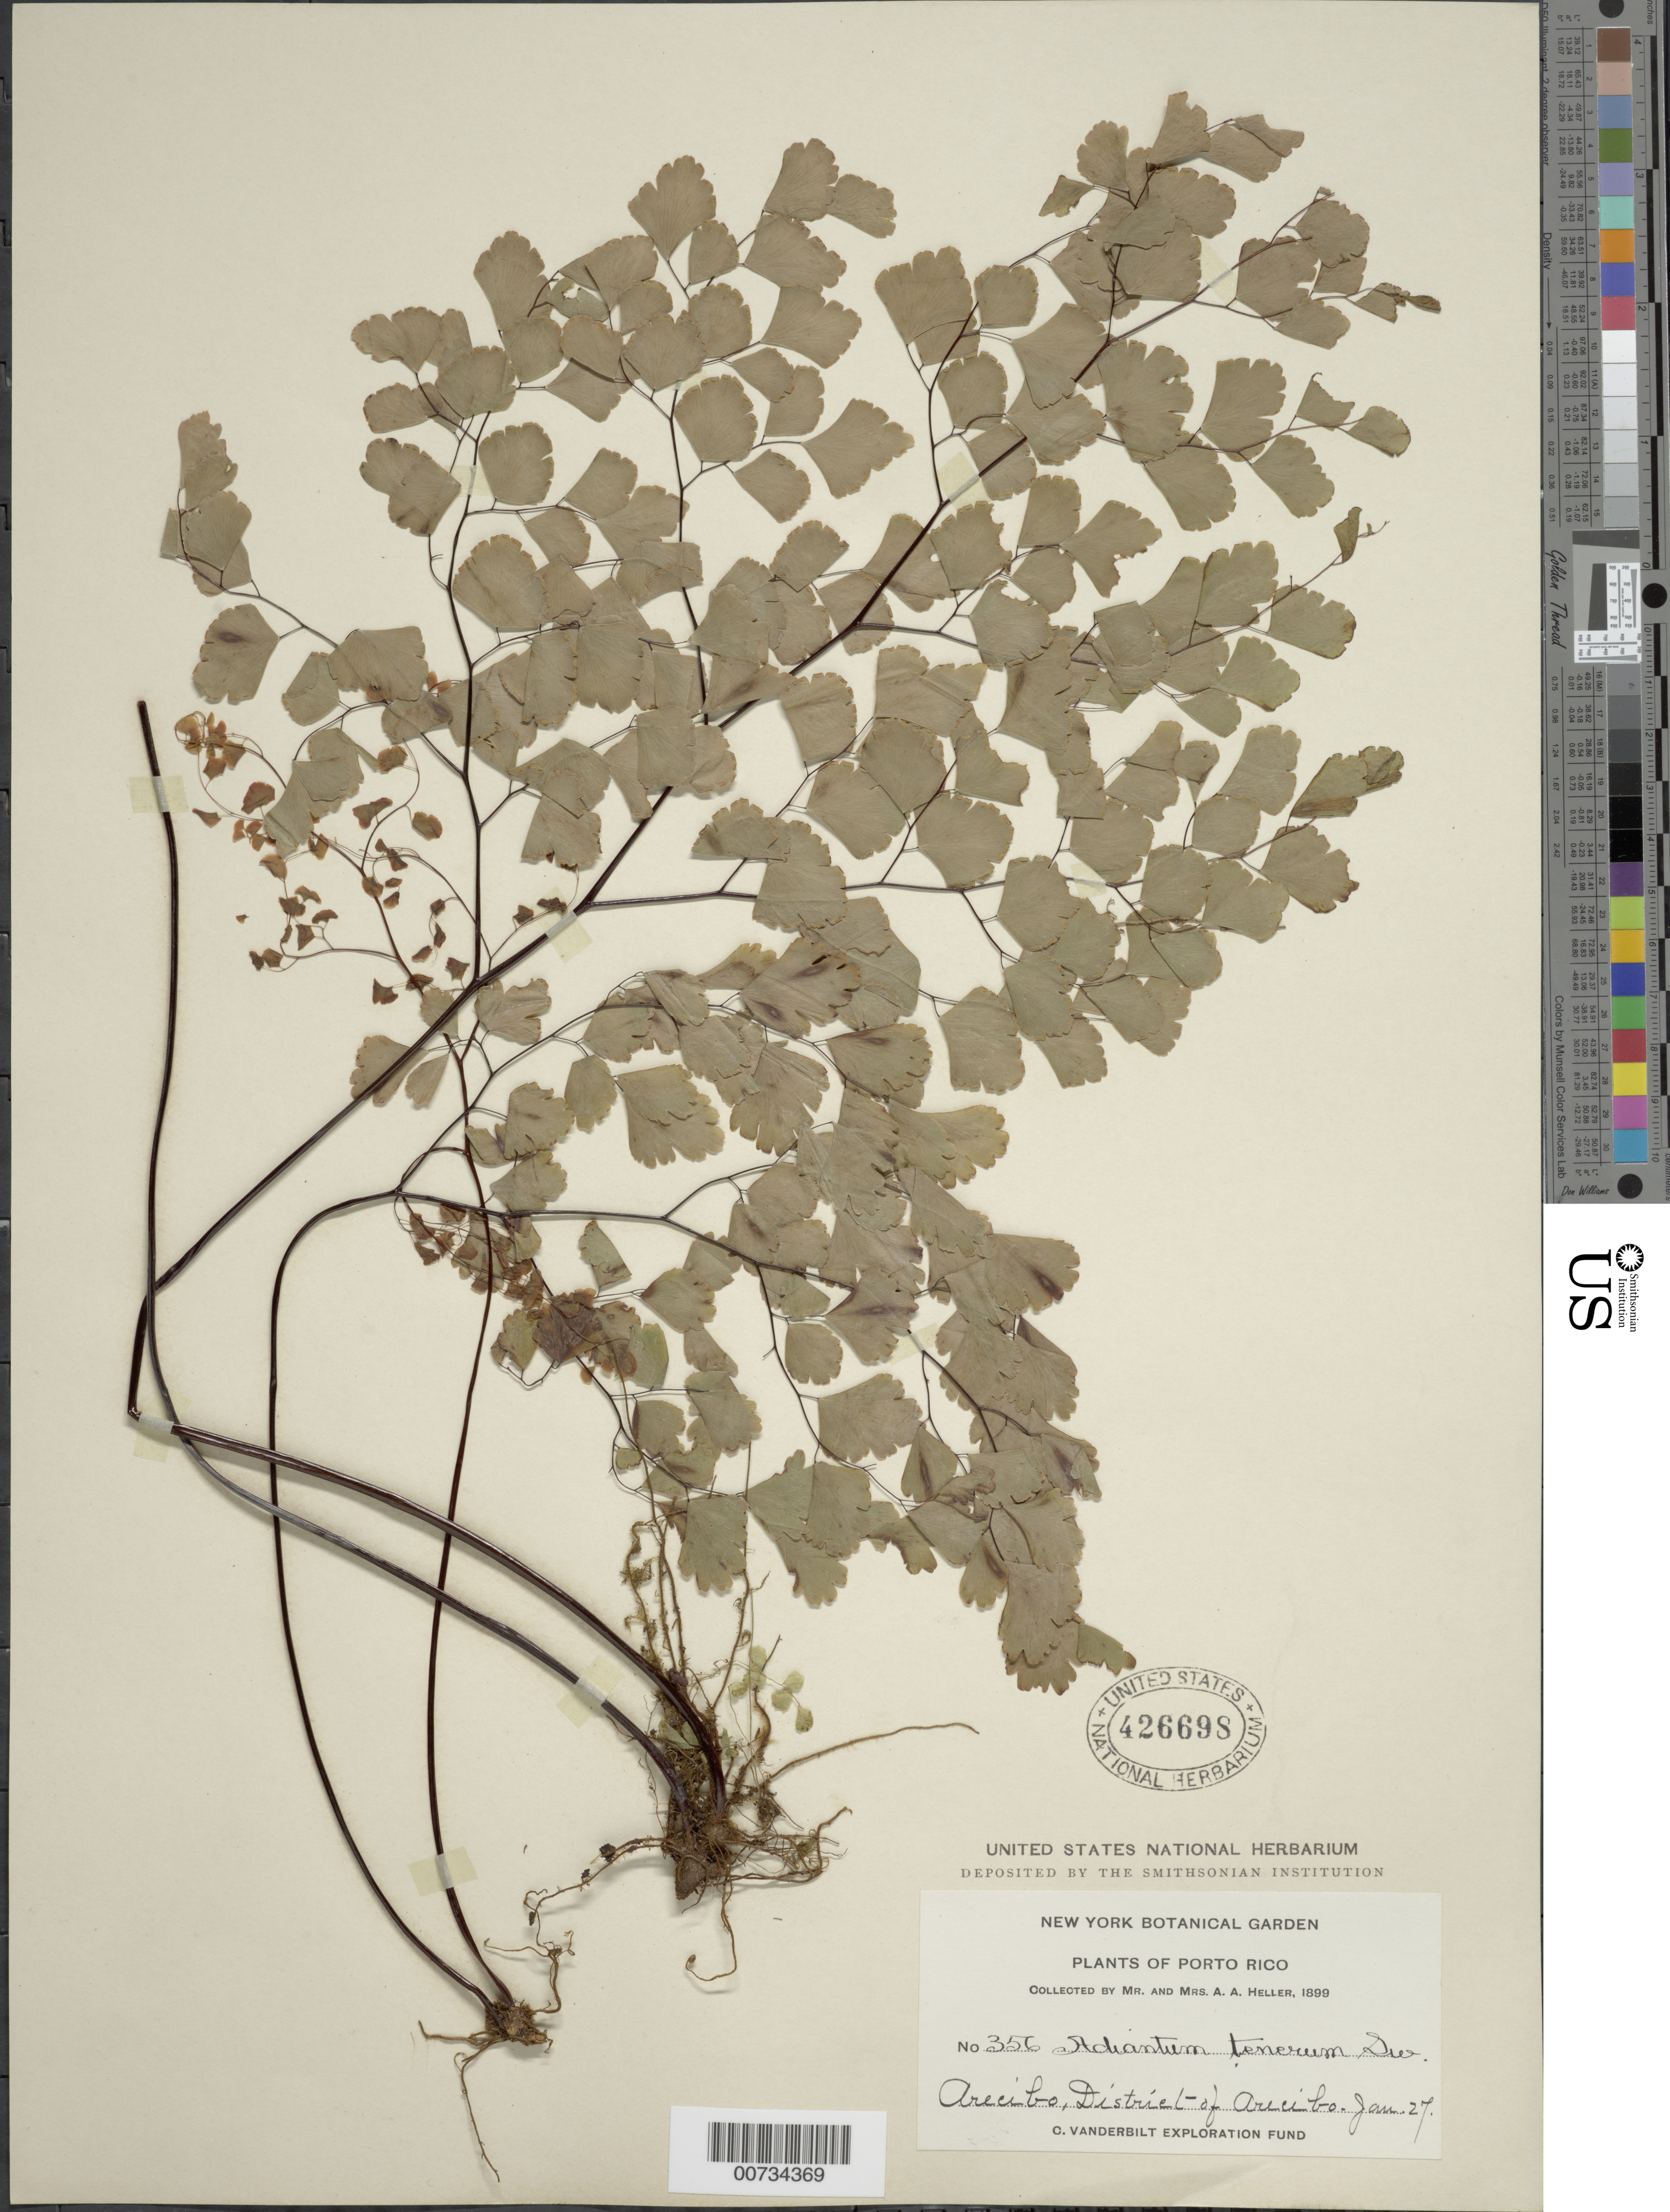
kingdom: Plantae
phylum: Tracheophyta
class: Polypodiopsida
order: Polypodiales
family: Pteridaceae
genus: Adiantum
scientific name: Adiantum tenerum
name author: Sw.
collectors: A. A. Heller & E. G. Heller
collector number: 356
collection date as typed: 27 Jan 1899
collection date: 1899-01-27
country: Puerto Rico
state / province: Arecibo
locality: District of Arecibo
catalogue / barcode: US 426698